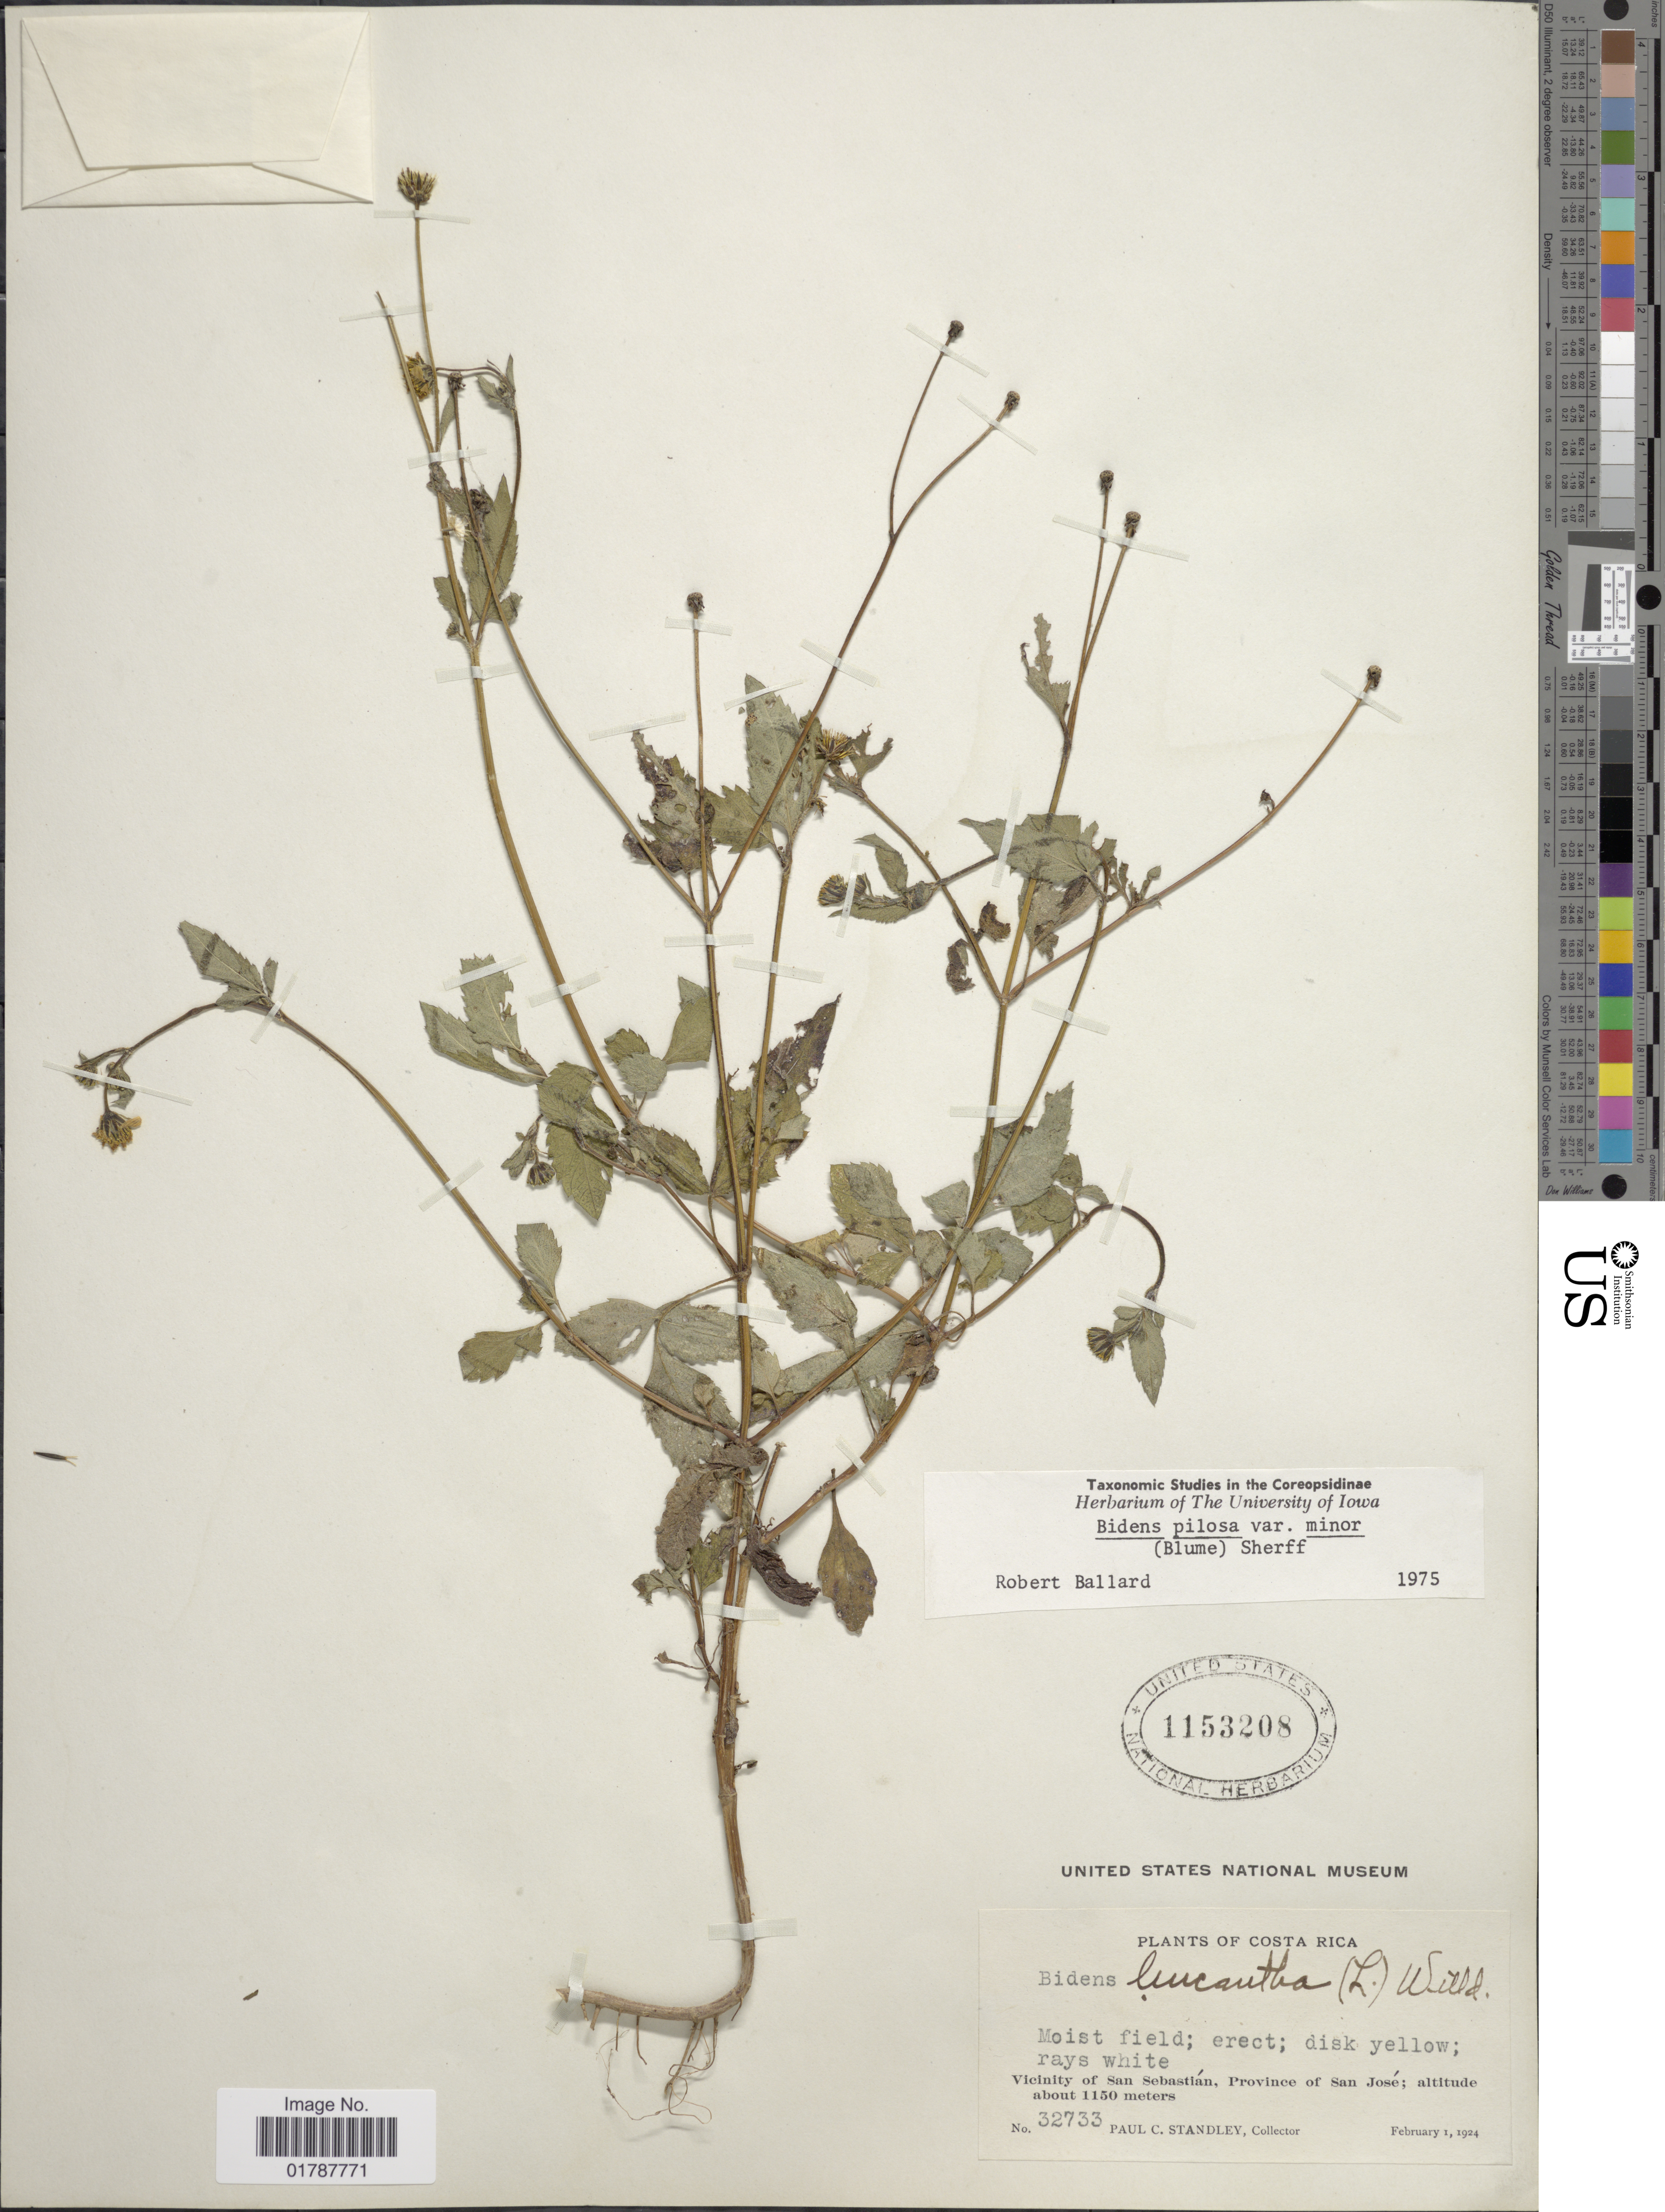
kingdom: Plantae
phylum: Tracheophyta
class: Magnoliopsida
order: Asterales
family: Asteraceae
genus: Bidens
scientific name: Bidens pilosa var. minor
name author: (Blume) Sherff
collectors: P. C. Standley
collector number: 32733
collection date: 1924-02-01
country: Costa Rica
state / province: San José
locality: Vicinity of San Sebastian, Province of San Jose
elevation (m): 1150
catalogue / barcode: US 1153208